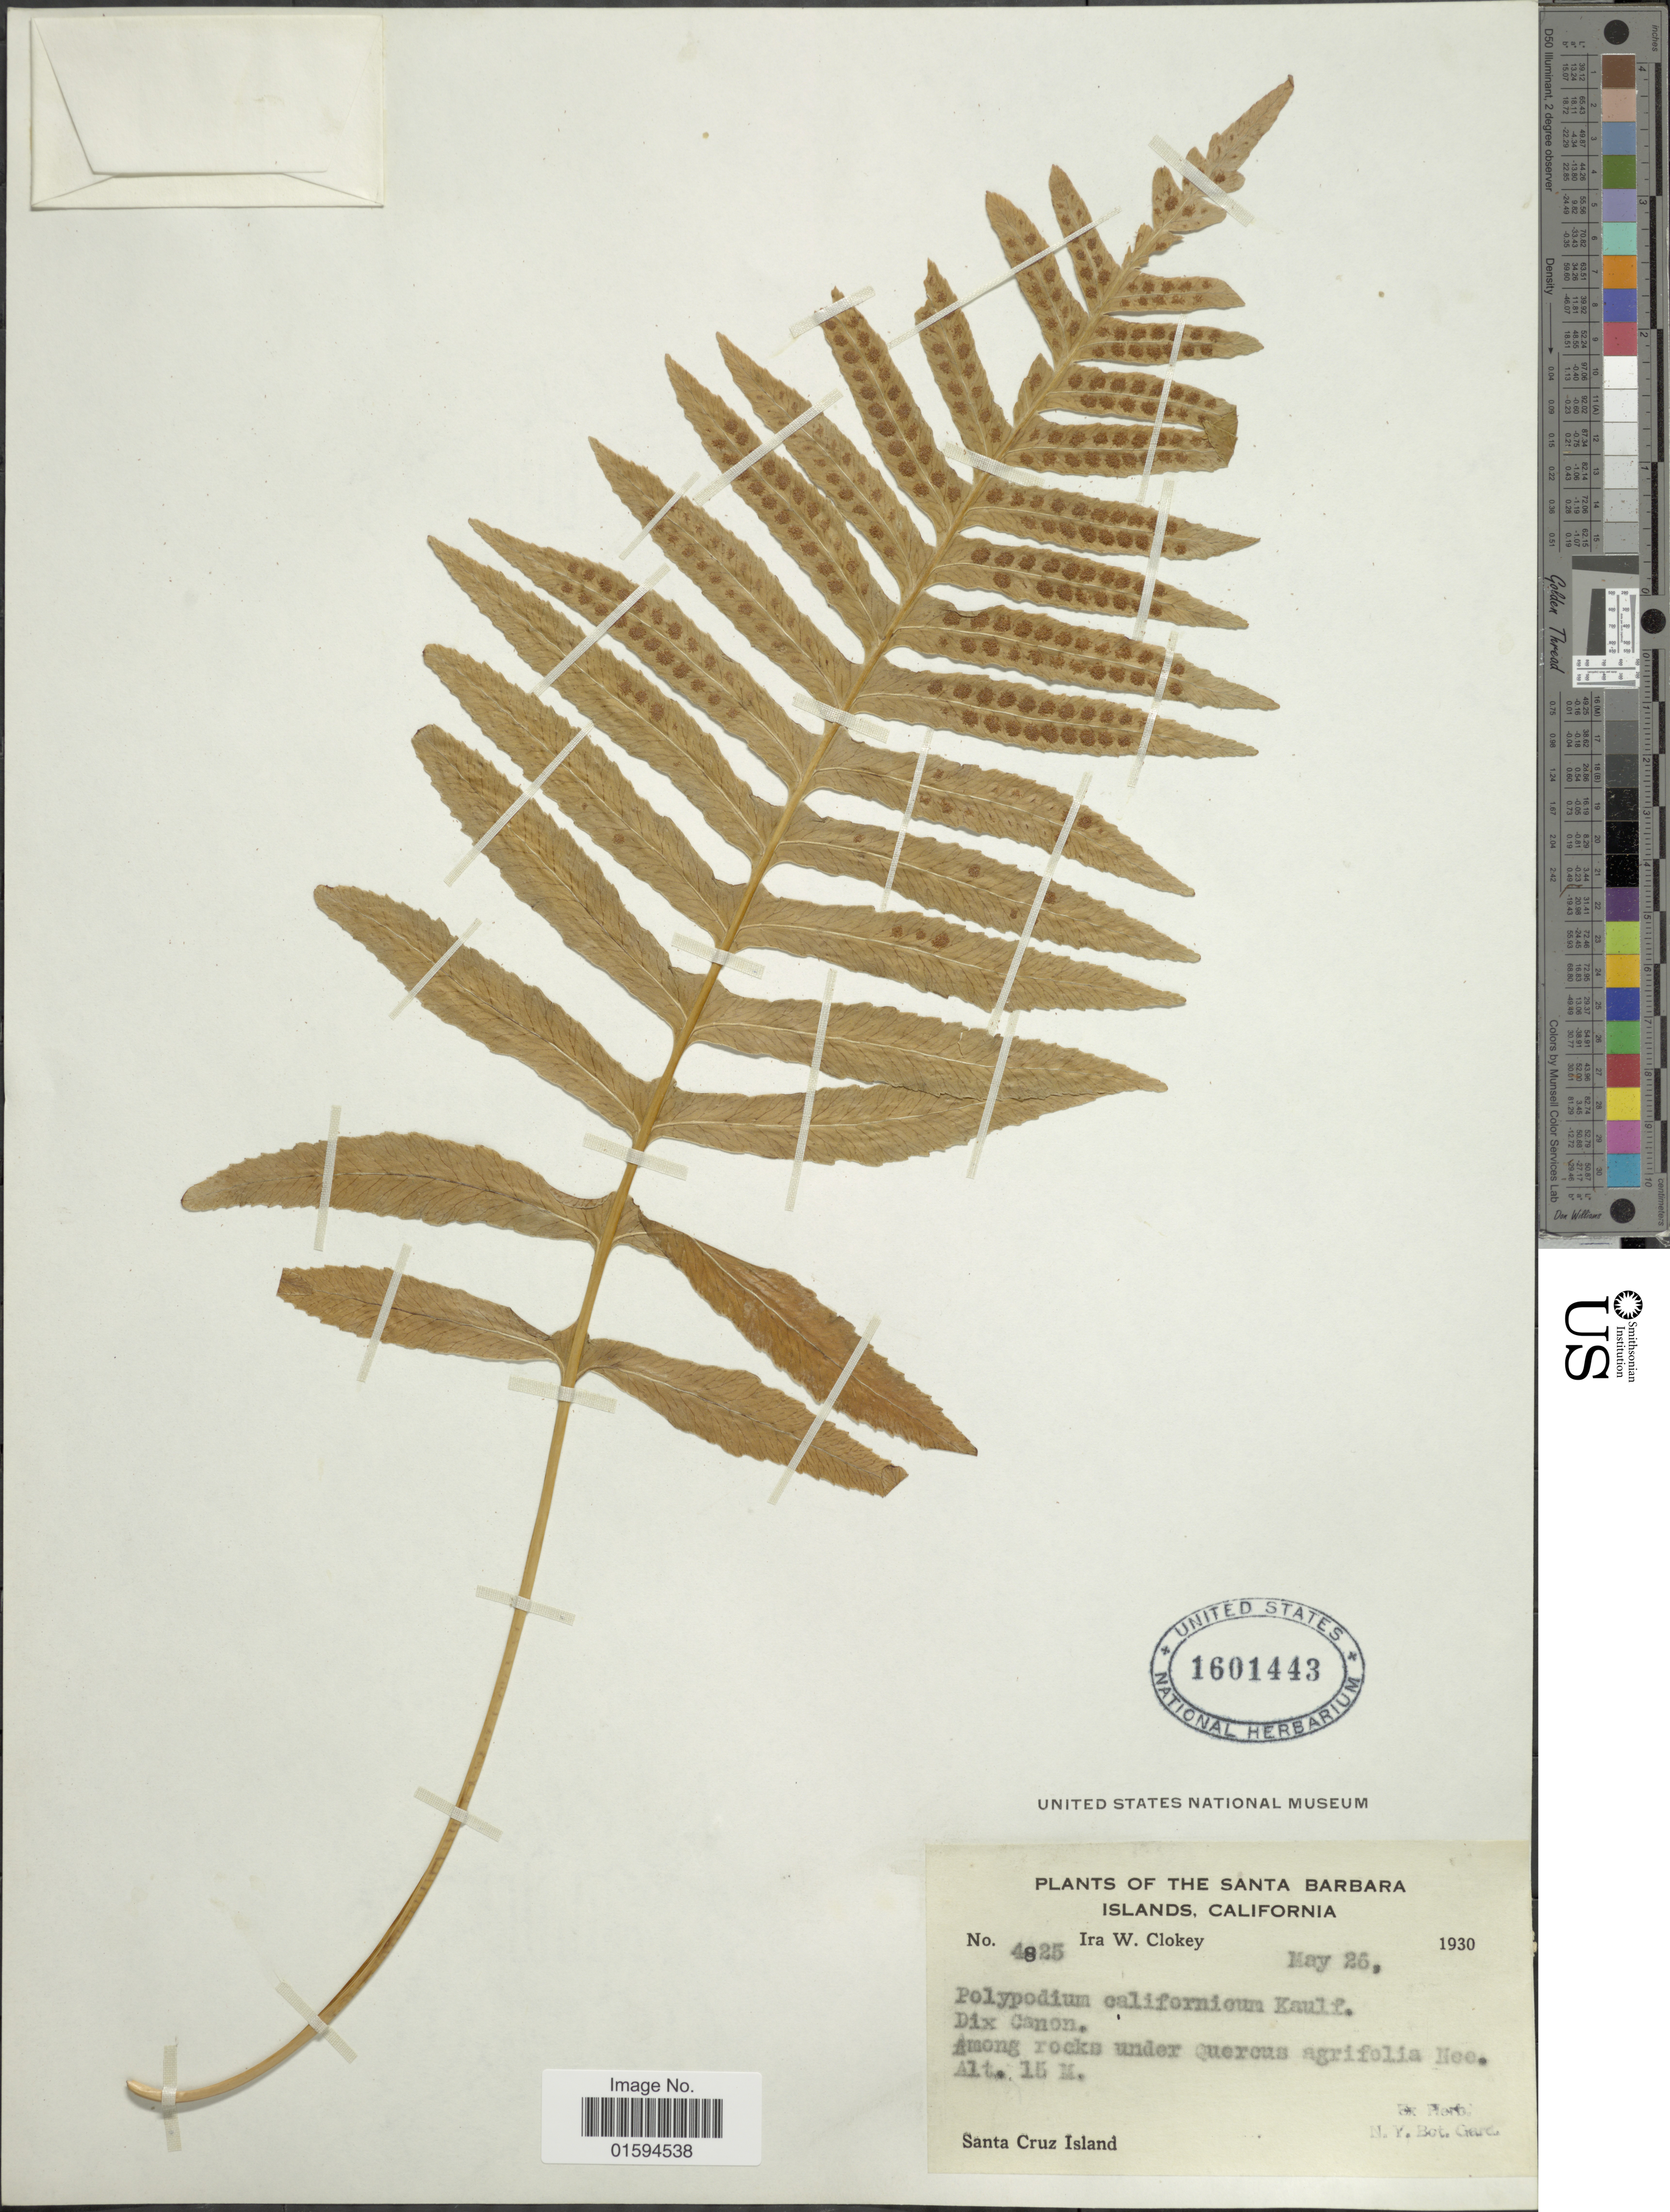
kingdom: Plantae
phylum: Tracheophyta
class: Polypodiopsida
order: Polypodiales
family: Polypodiaceae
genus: Polypodium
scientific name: Polypodium californicum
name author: Kaulf.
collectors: I. W. Clokey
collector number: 4825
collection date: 1930-05-26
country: United States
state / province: California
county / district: Santa Barbara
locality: The Santa Barbara Island, Dix Canon, Santa Cruz Island.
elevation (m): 15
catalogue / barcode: US 1601443